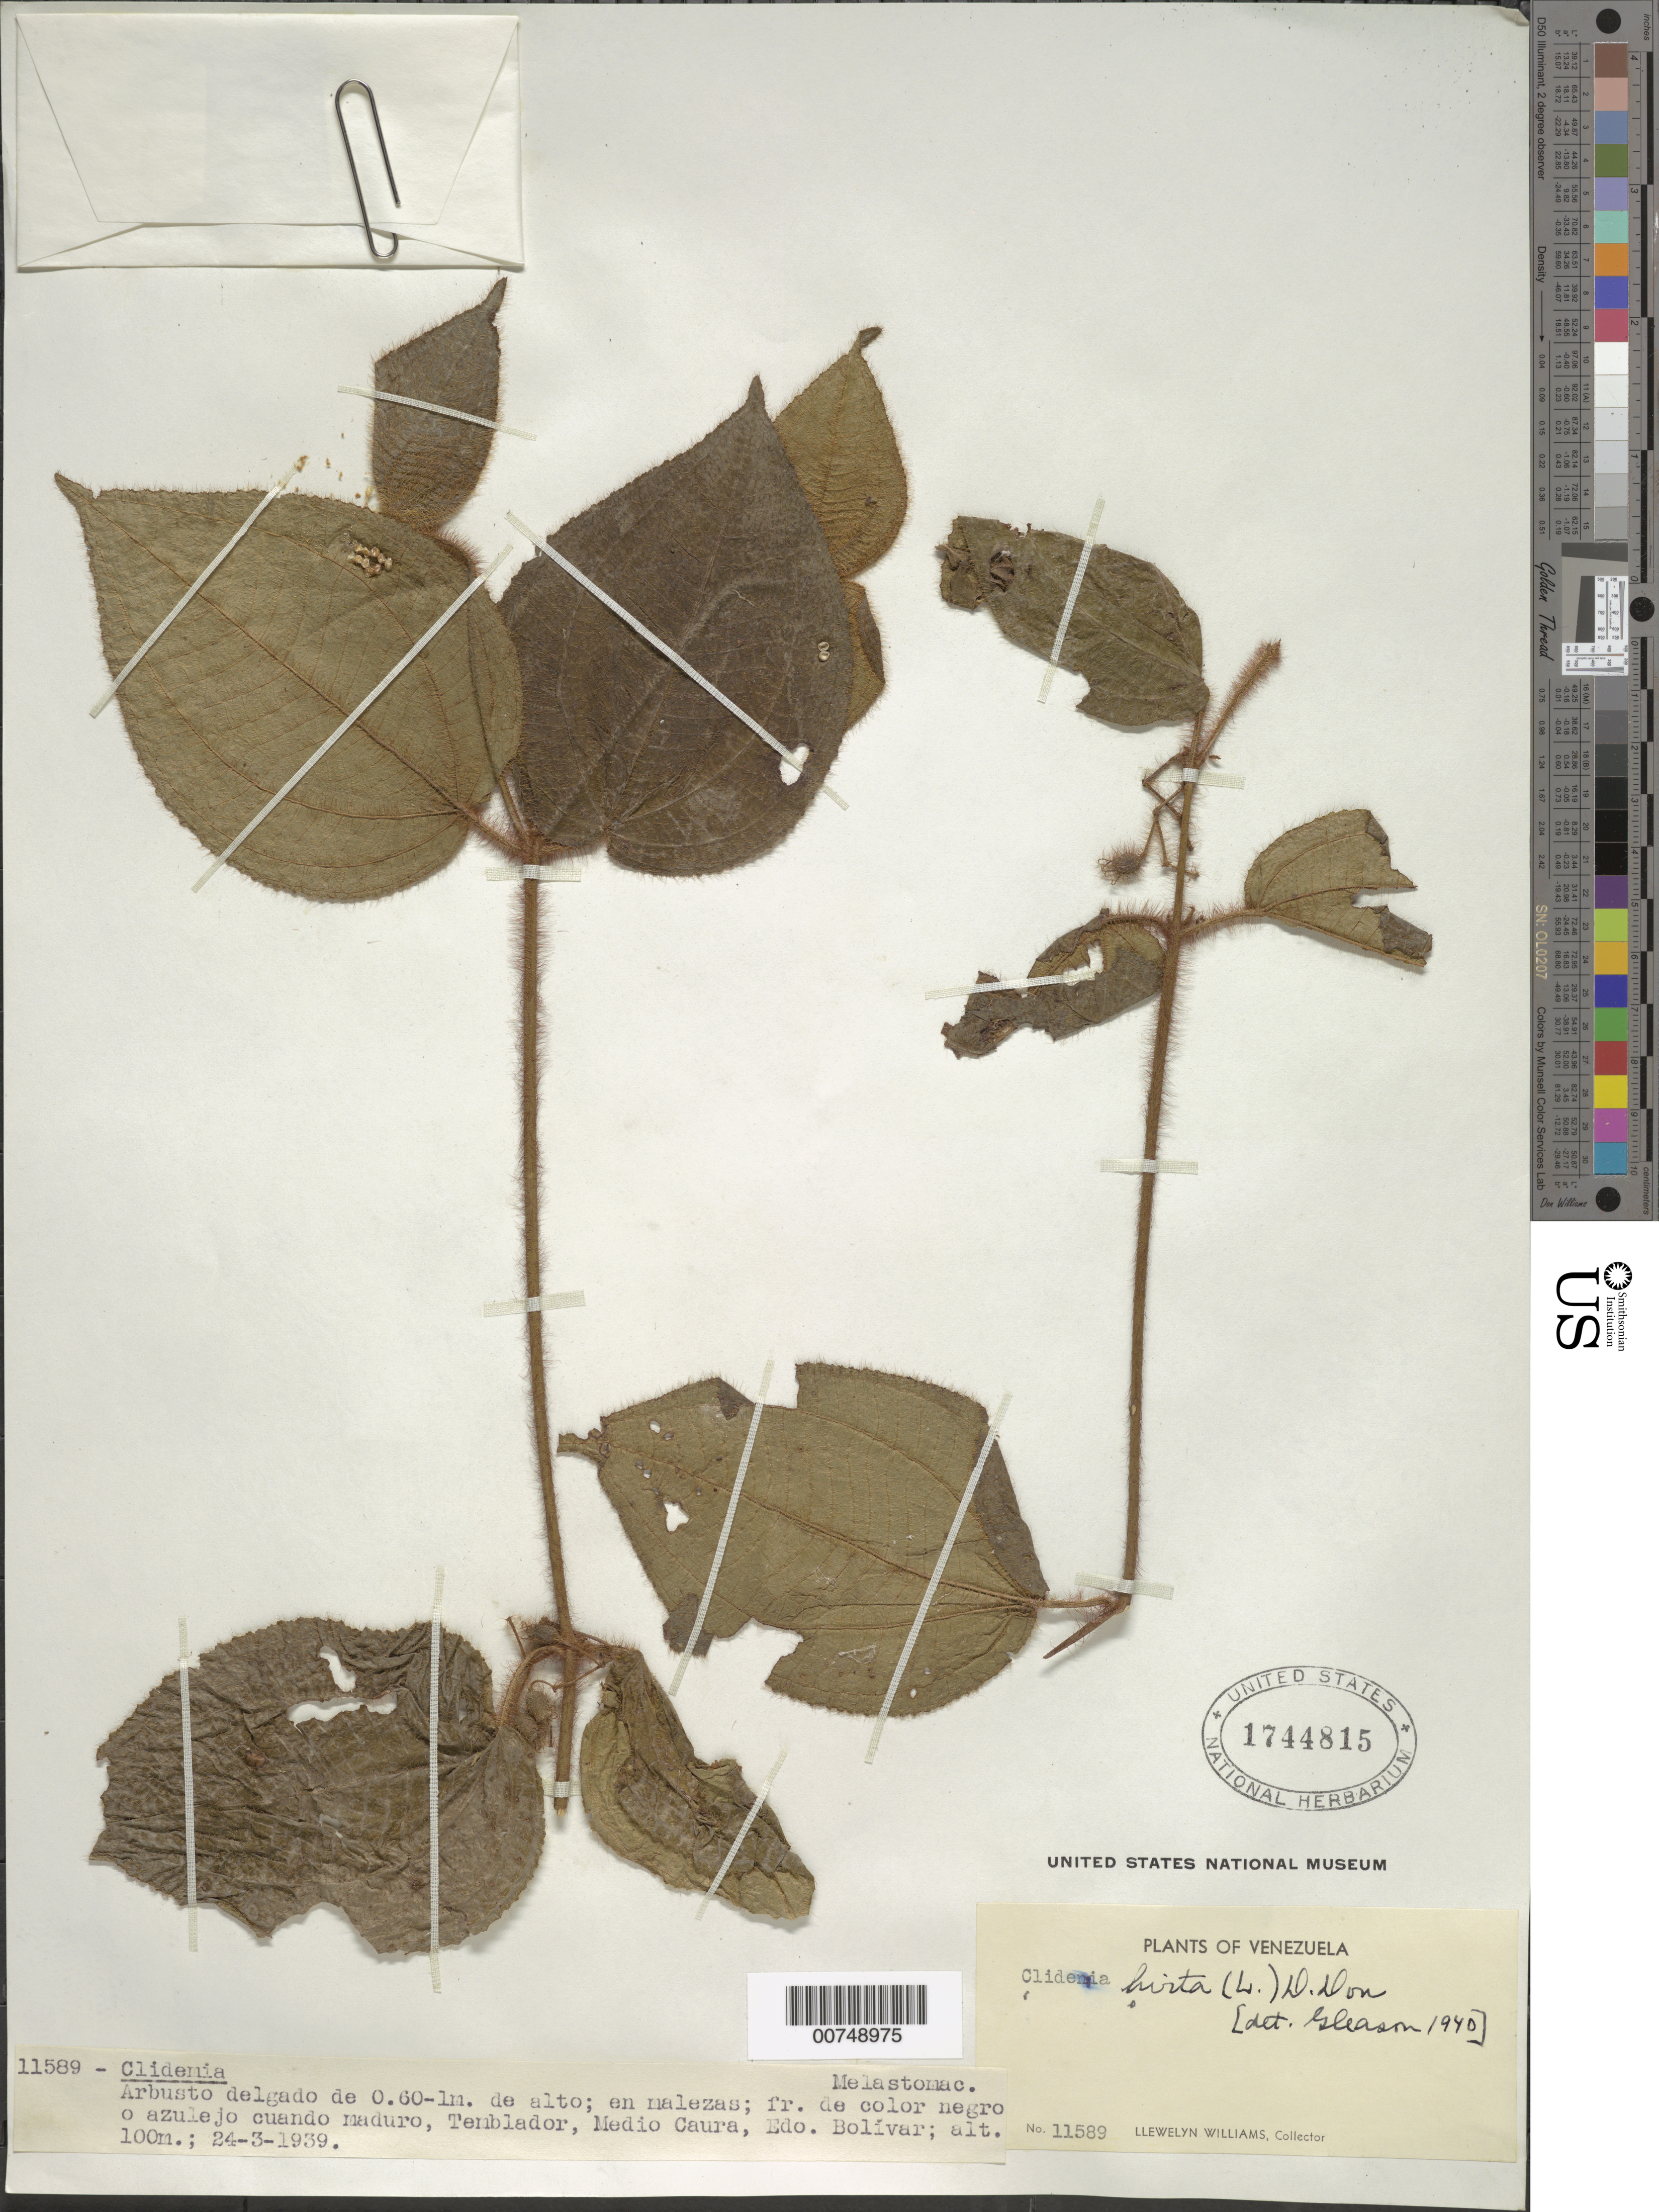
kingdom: Plantae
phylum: Tracheophyta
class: Magnoliopsida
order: Myrtales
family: Melastomataceae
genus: Clidemia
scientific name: Clidemia hirta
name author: (L.) D. Don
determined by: Gleason, H. A.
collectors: Ll. Williams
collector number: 11589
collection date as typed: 23-Mar-39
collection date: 1939-03-23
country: Venezuela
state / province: Bolívar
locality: Temblador, Medio Caura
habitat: Malezas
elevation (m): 100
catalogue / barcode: US 1744815